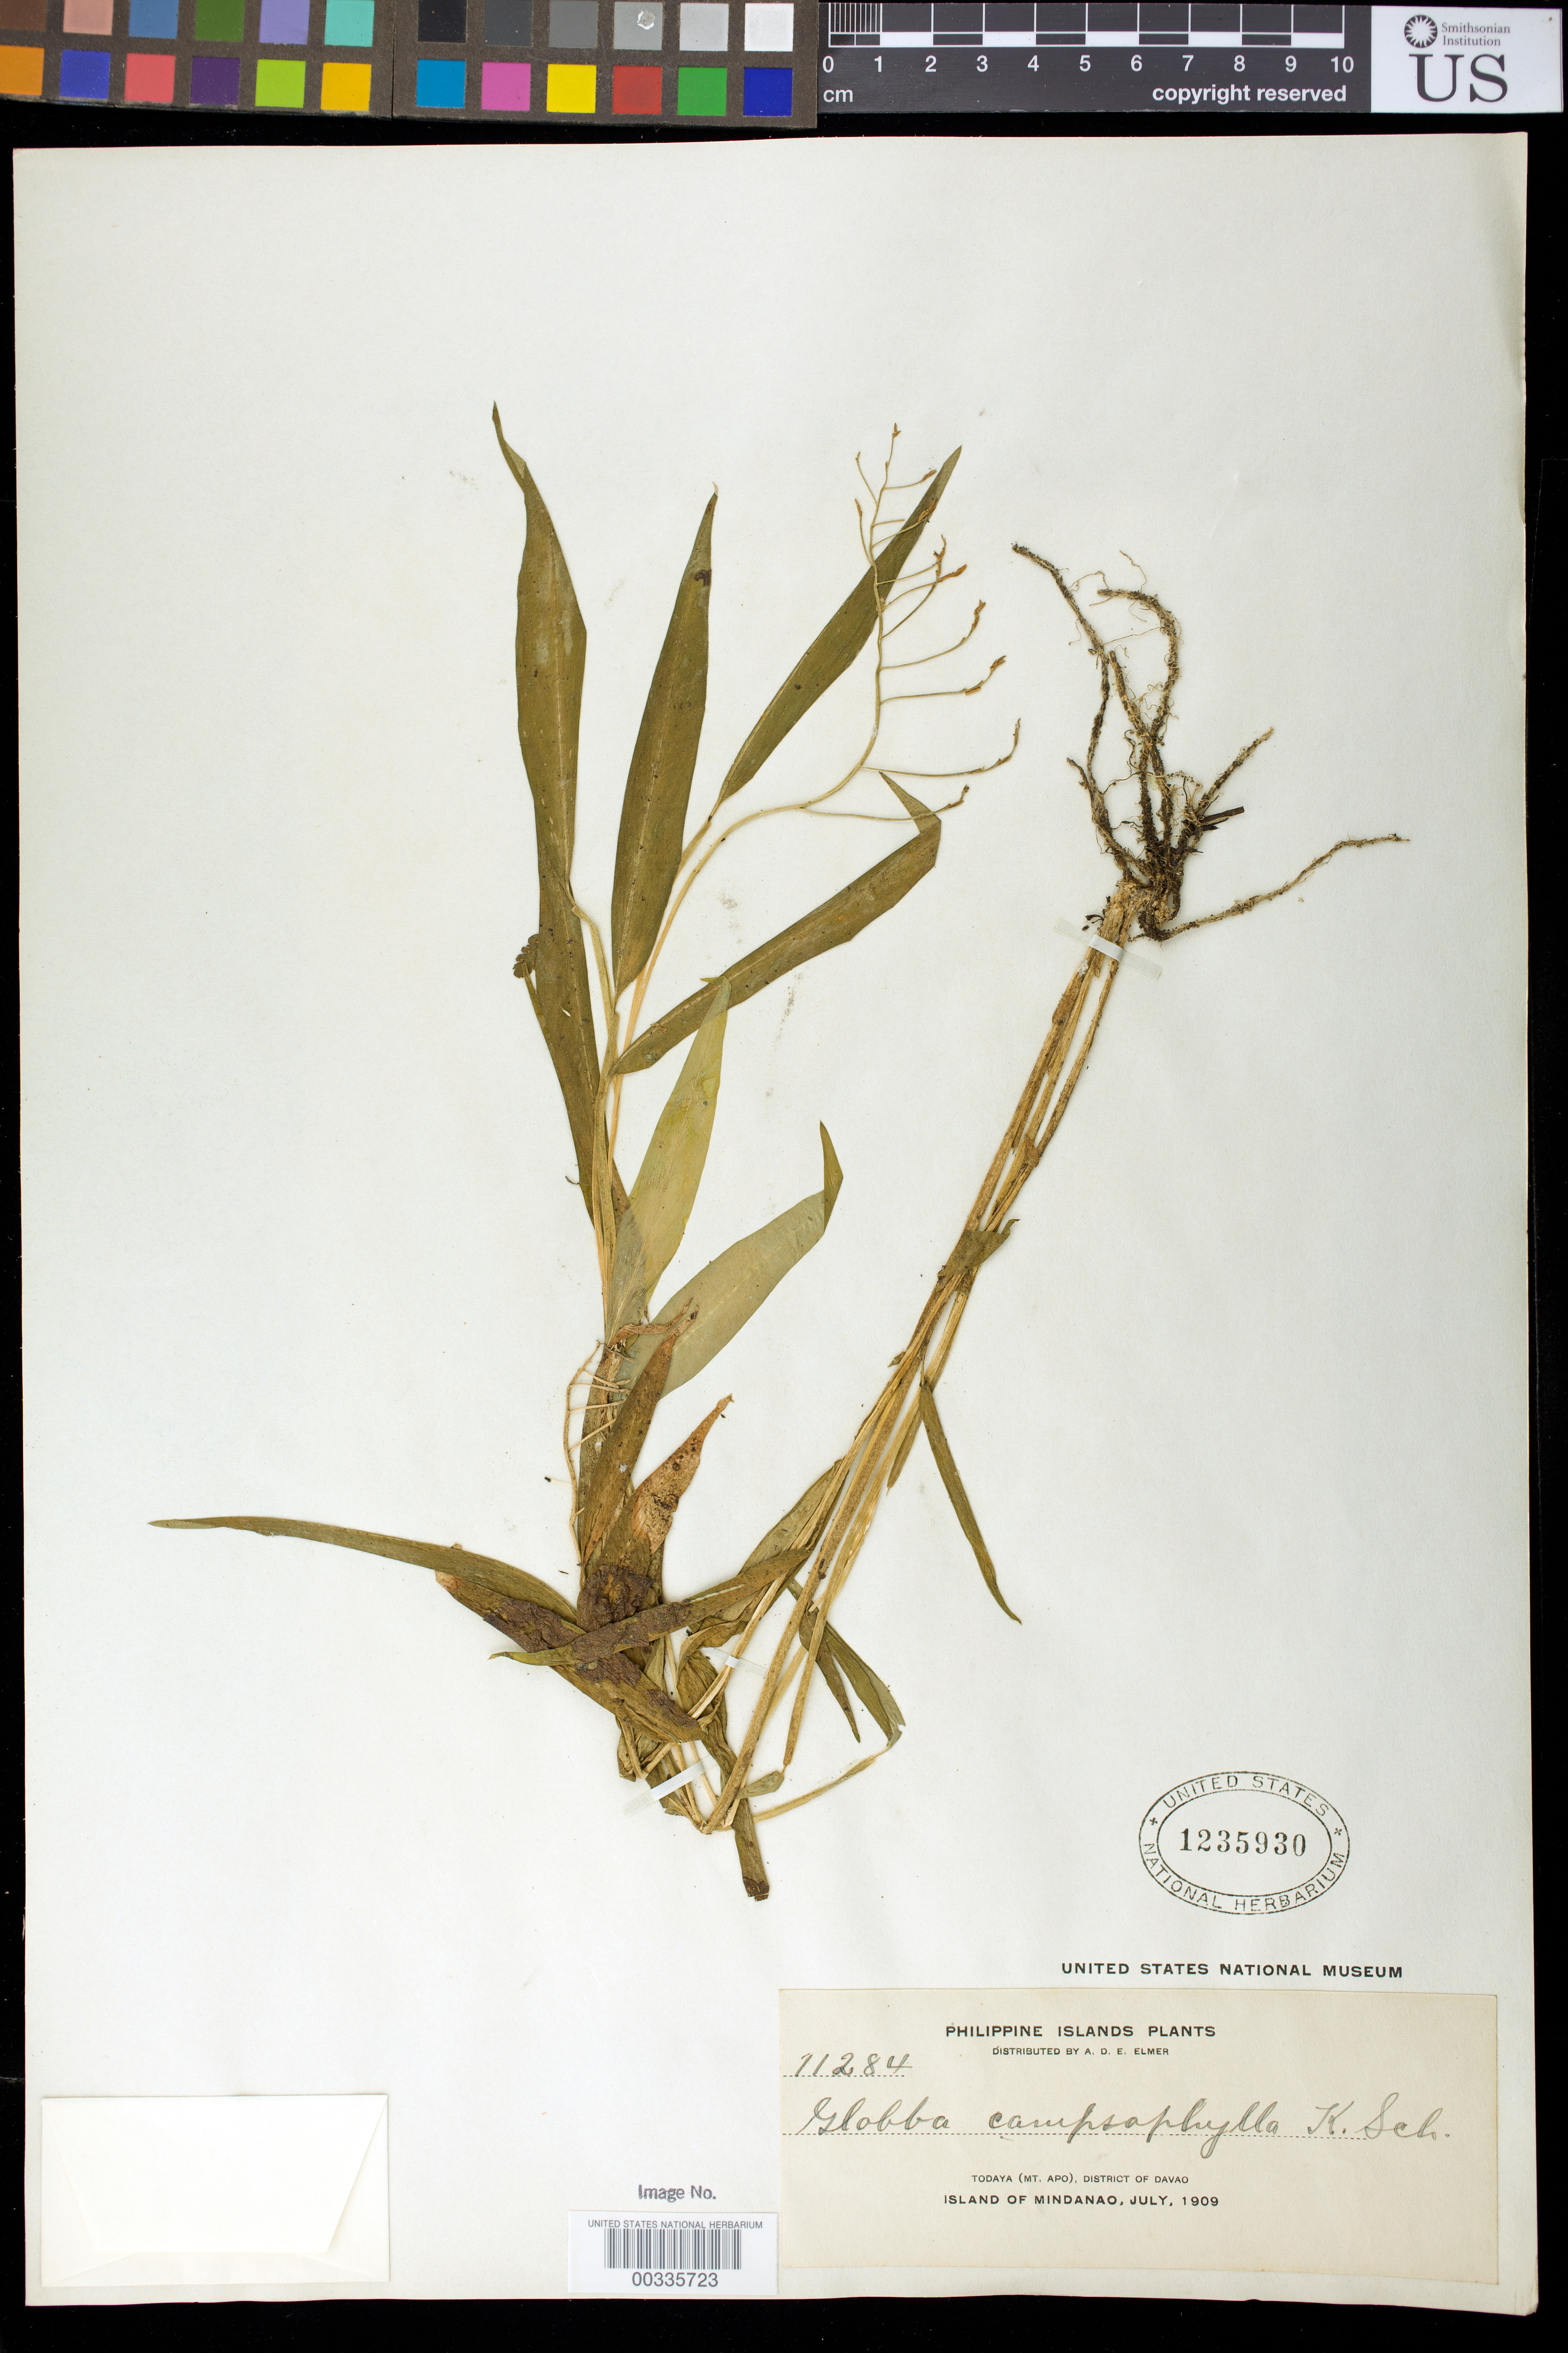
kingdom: Plantae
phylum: Tracheophyta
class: Liliopsida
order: Zingiberales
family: Zingiberaceae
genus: Globba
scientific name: Globba campsophylla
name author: K. Schum.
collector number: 11284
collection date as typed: Jul 1909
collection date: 1909-07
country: Philippines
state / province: Davao / Soccsksargen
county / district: Cotabato del Norte / Davao del Sur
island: Mindanao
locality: Todaya (Mt. Apo), dist of Davao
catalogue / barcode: US 1235930